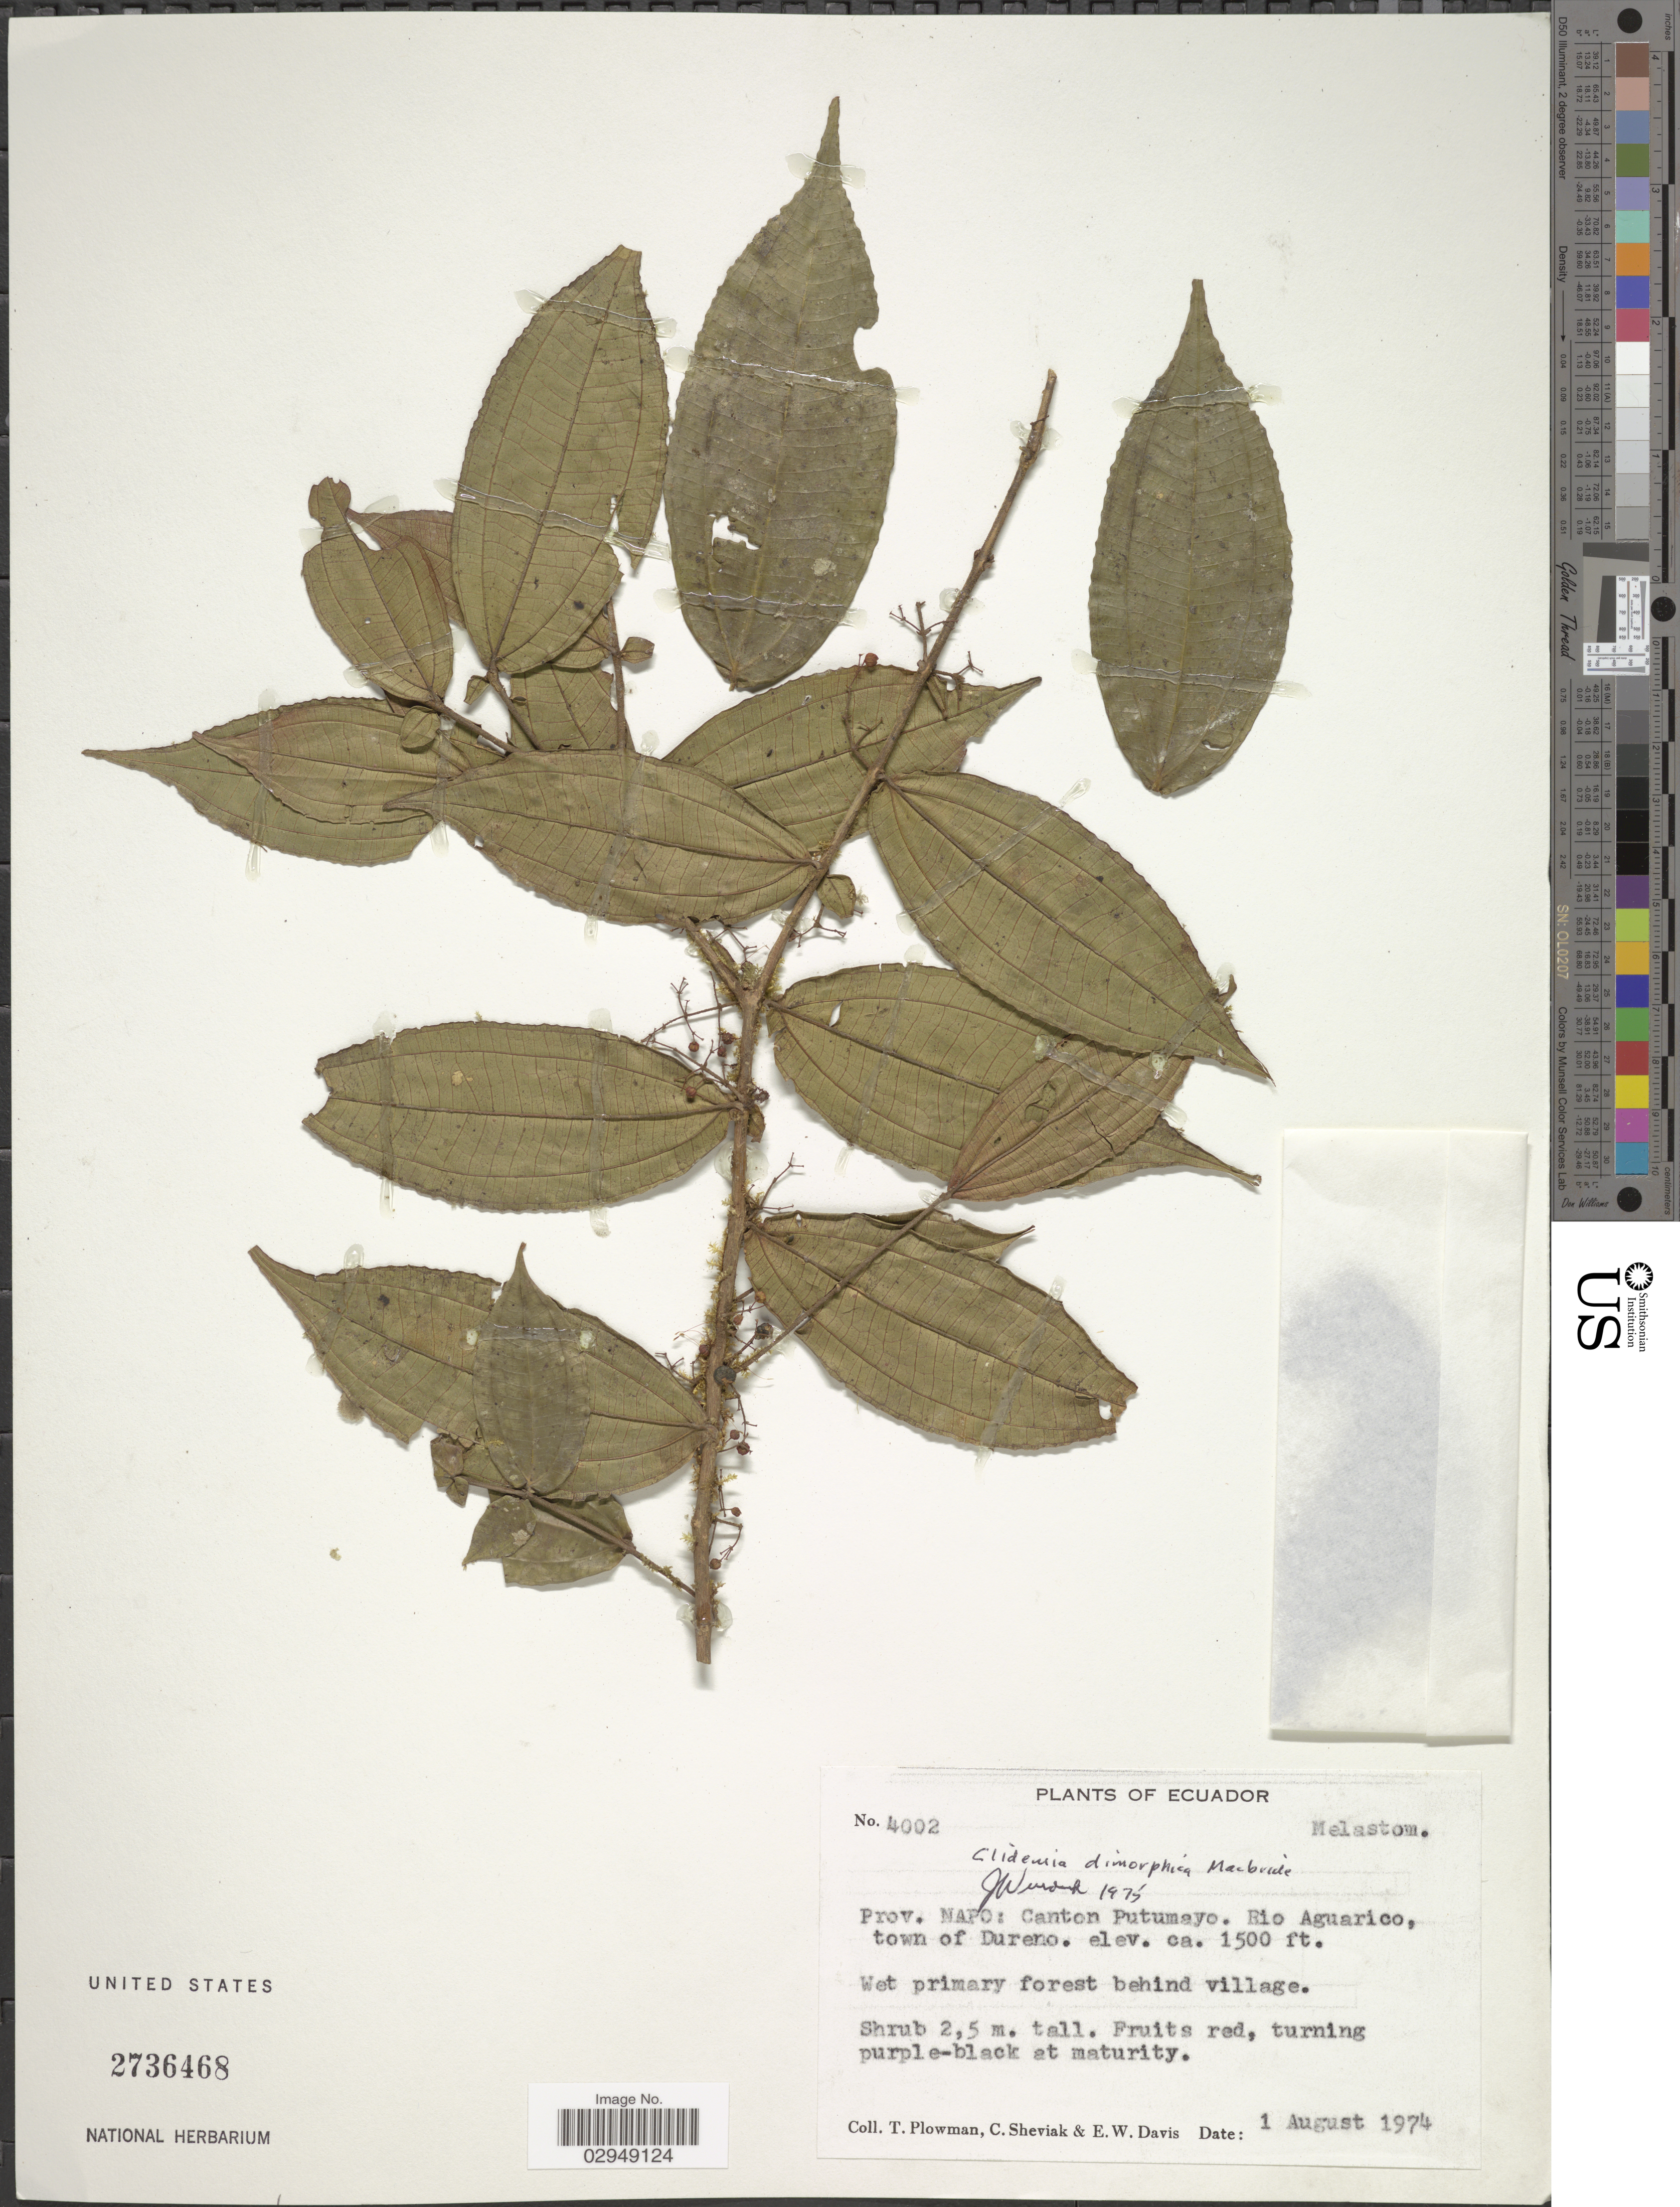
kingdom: Plantae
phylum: Tracheophyta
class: Magnoliopsida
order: Myrtales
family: Melastomataceae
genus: Clidemia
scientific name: Clidemia dimorphica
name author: J.F. Macbr.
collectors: T. Plowman, C. J. Sheviak & E. W. Davis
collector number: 4002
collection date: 1974-08-01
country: Ecuador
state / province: Napo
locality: Canton Putumayo, Rio Aguarico, town of Dureno.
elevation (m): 457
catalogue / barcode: US 2736468